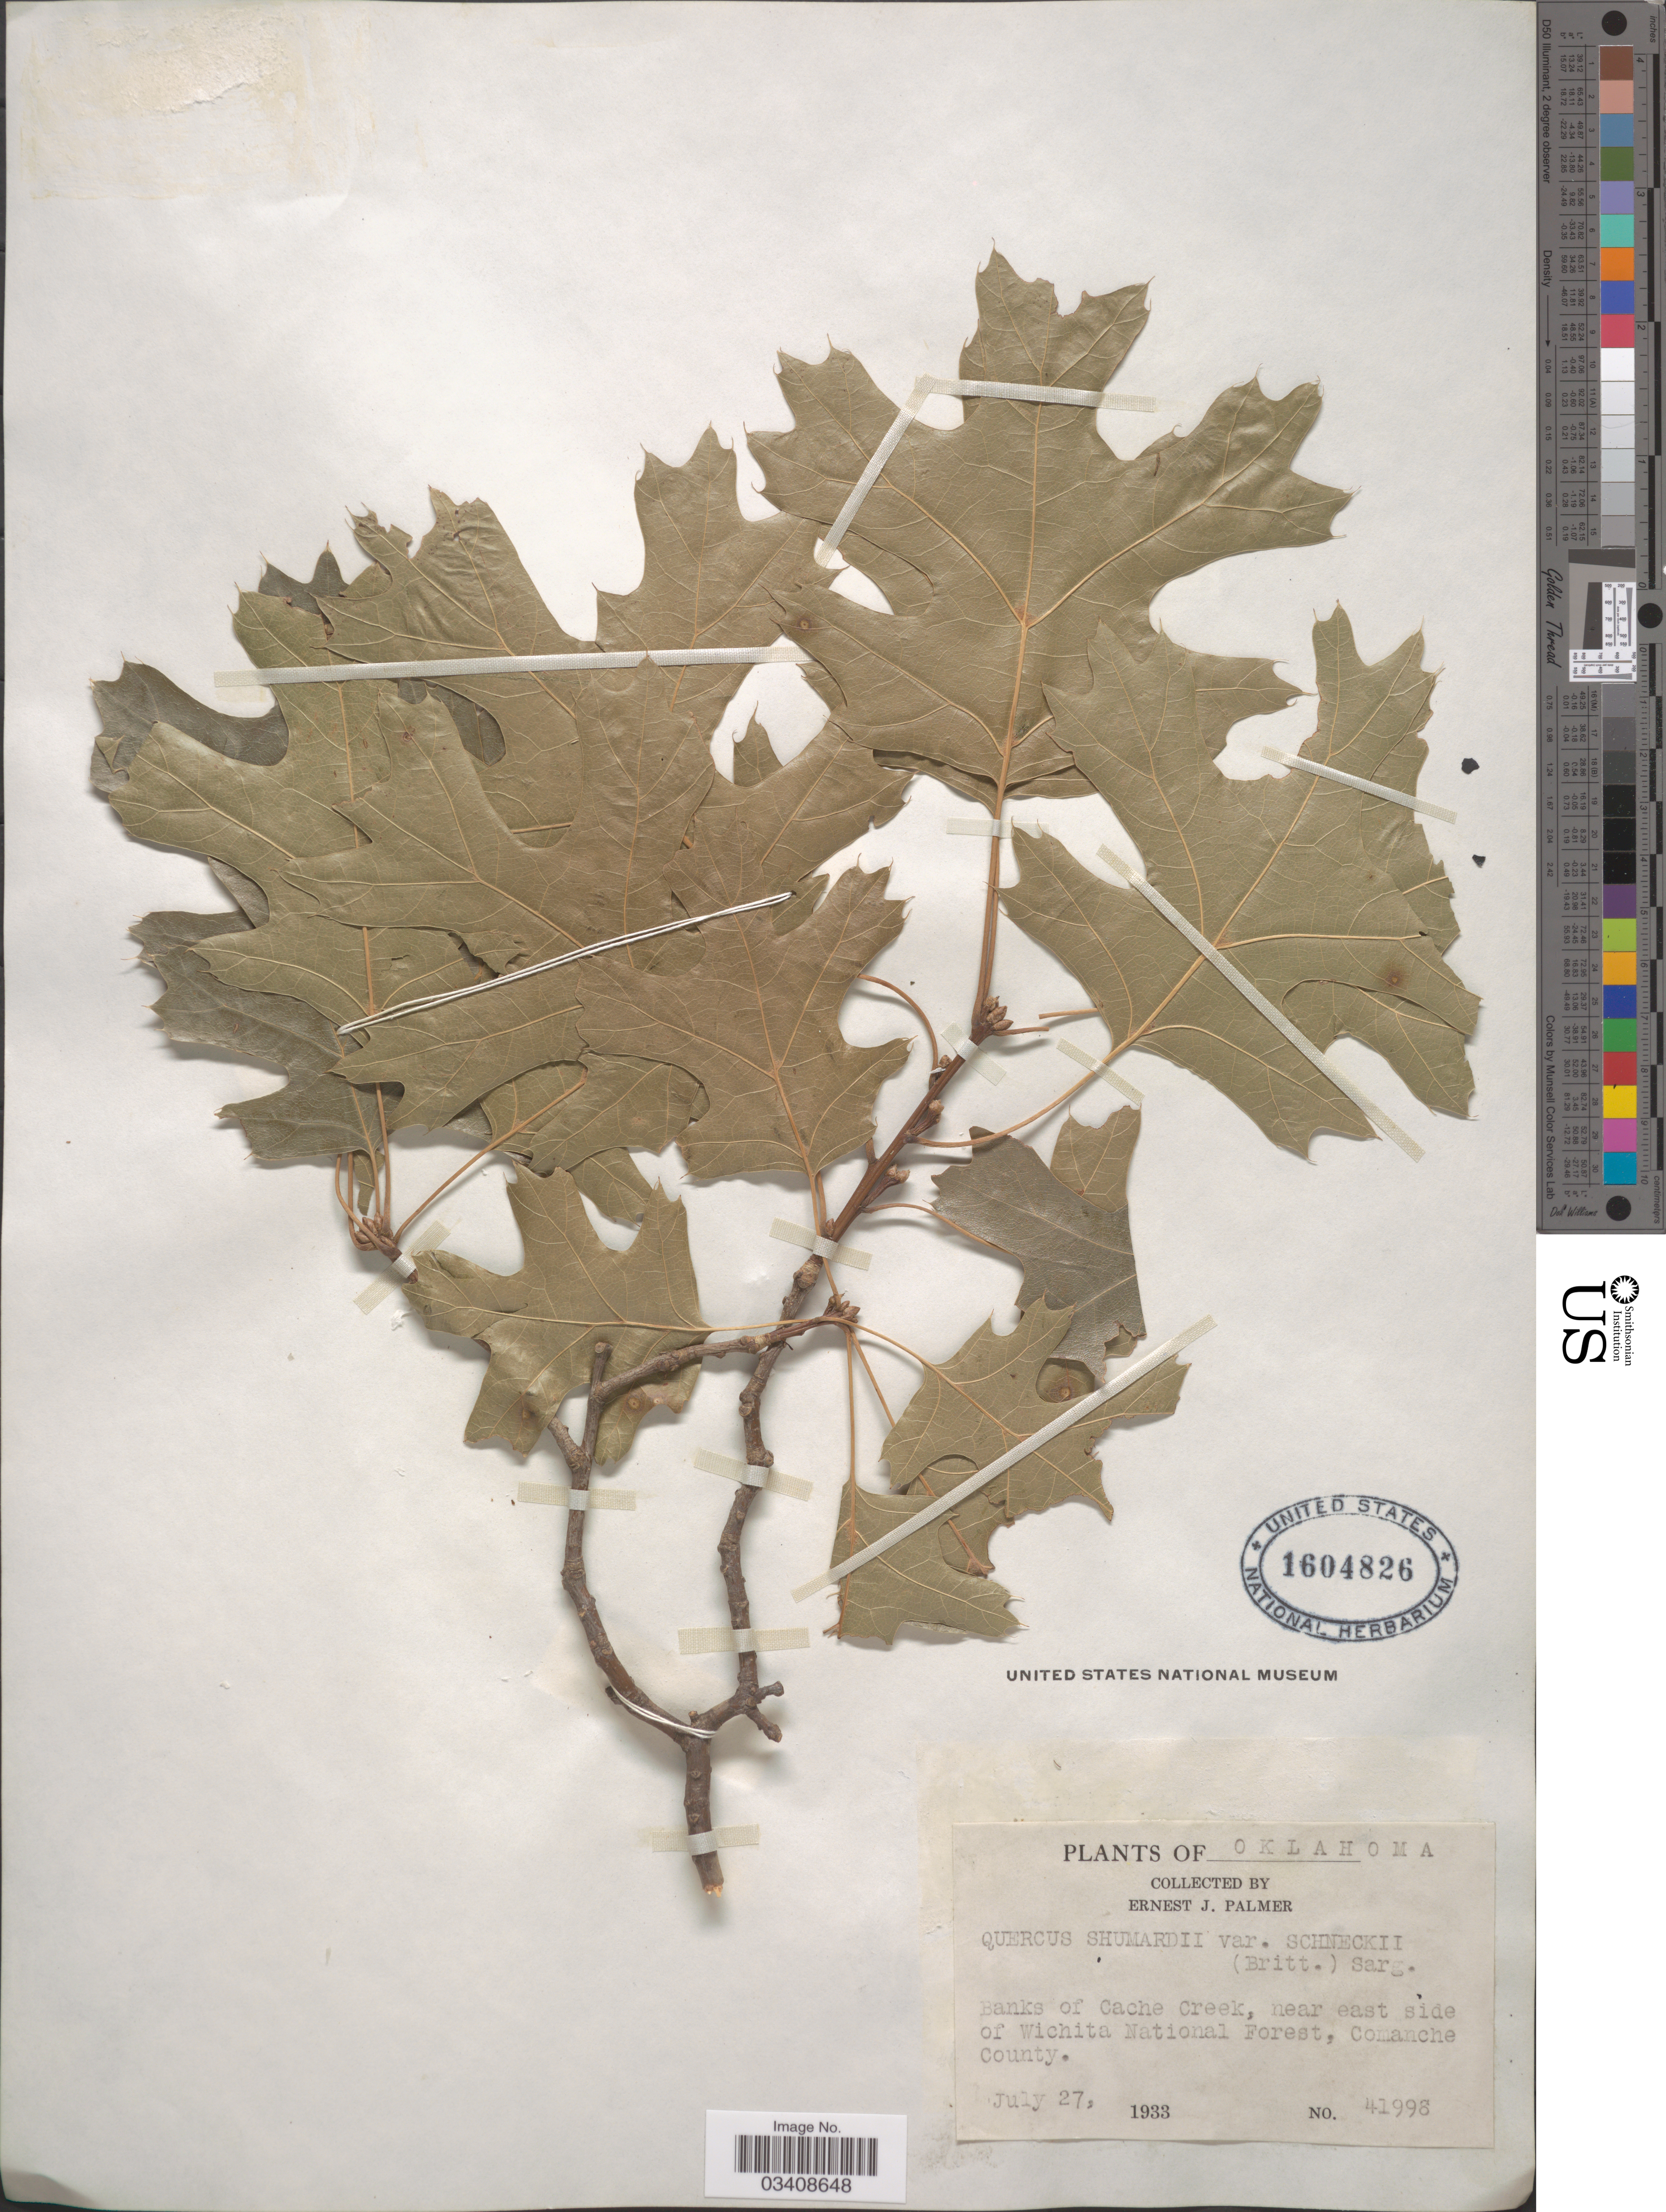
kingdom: Plantae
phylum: Tracheophyta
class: Magnoliopsida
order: Fagales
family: Fagaceae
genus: Quercus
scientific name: Quercus shumardii var. schneckii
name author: (Britton) Sarg.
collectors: E. J. Palmer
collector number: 41998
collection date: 1933-07-27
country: United States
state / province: Oklahoma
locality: Banks of Cache Creek, near east side of Wichita National Forest, Comanche County.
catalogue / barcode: US 1604826